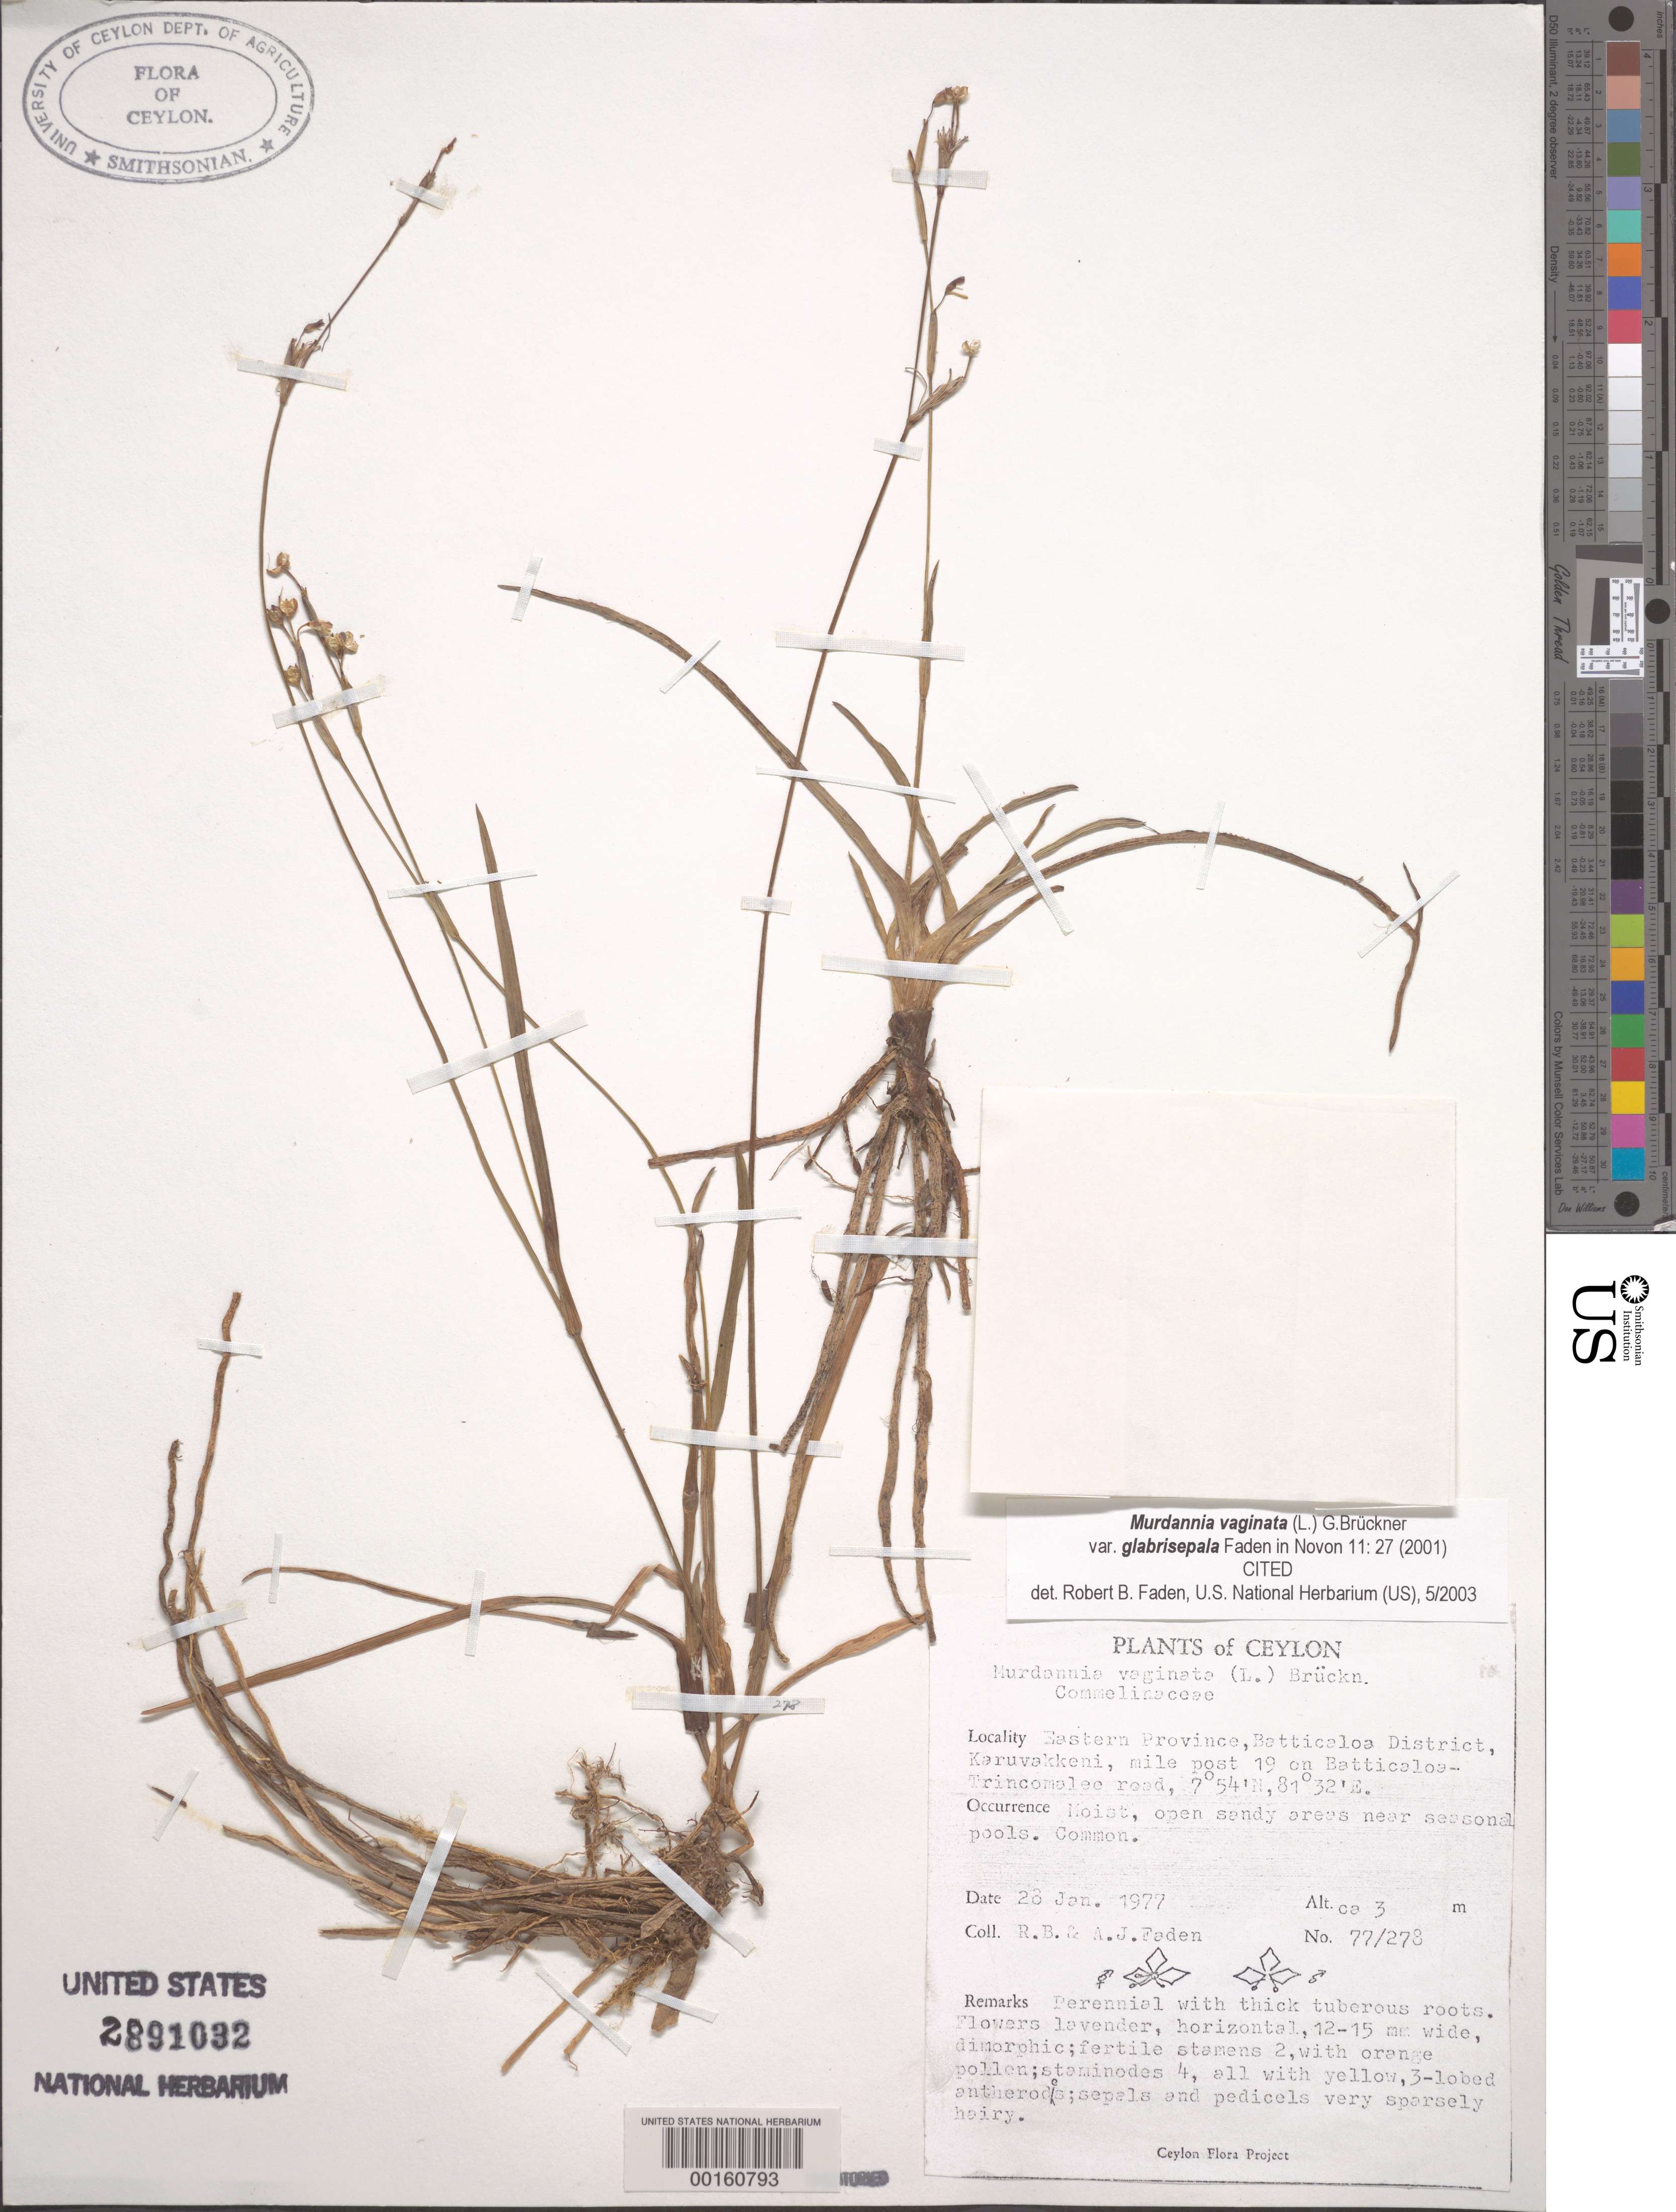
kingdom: Plantae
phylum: Tracheophyta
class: Liliopsida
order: Commelinales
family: Commelinaceae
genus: Murdannia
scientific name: Murdannia vaginata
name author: (L.) G. Brückn.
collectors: R. B. Faden & A. J. Faden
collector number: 77/278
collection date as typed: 28 Jan 1977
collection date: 1977-01-28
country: Sri Lanka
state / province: Eastern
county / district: Batticaloa Dist.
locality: Trincomalee road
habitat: Moist, open sandy areas near seasonal pools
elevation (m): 3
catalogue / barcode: US 2891032